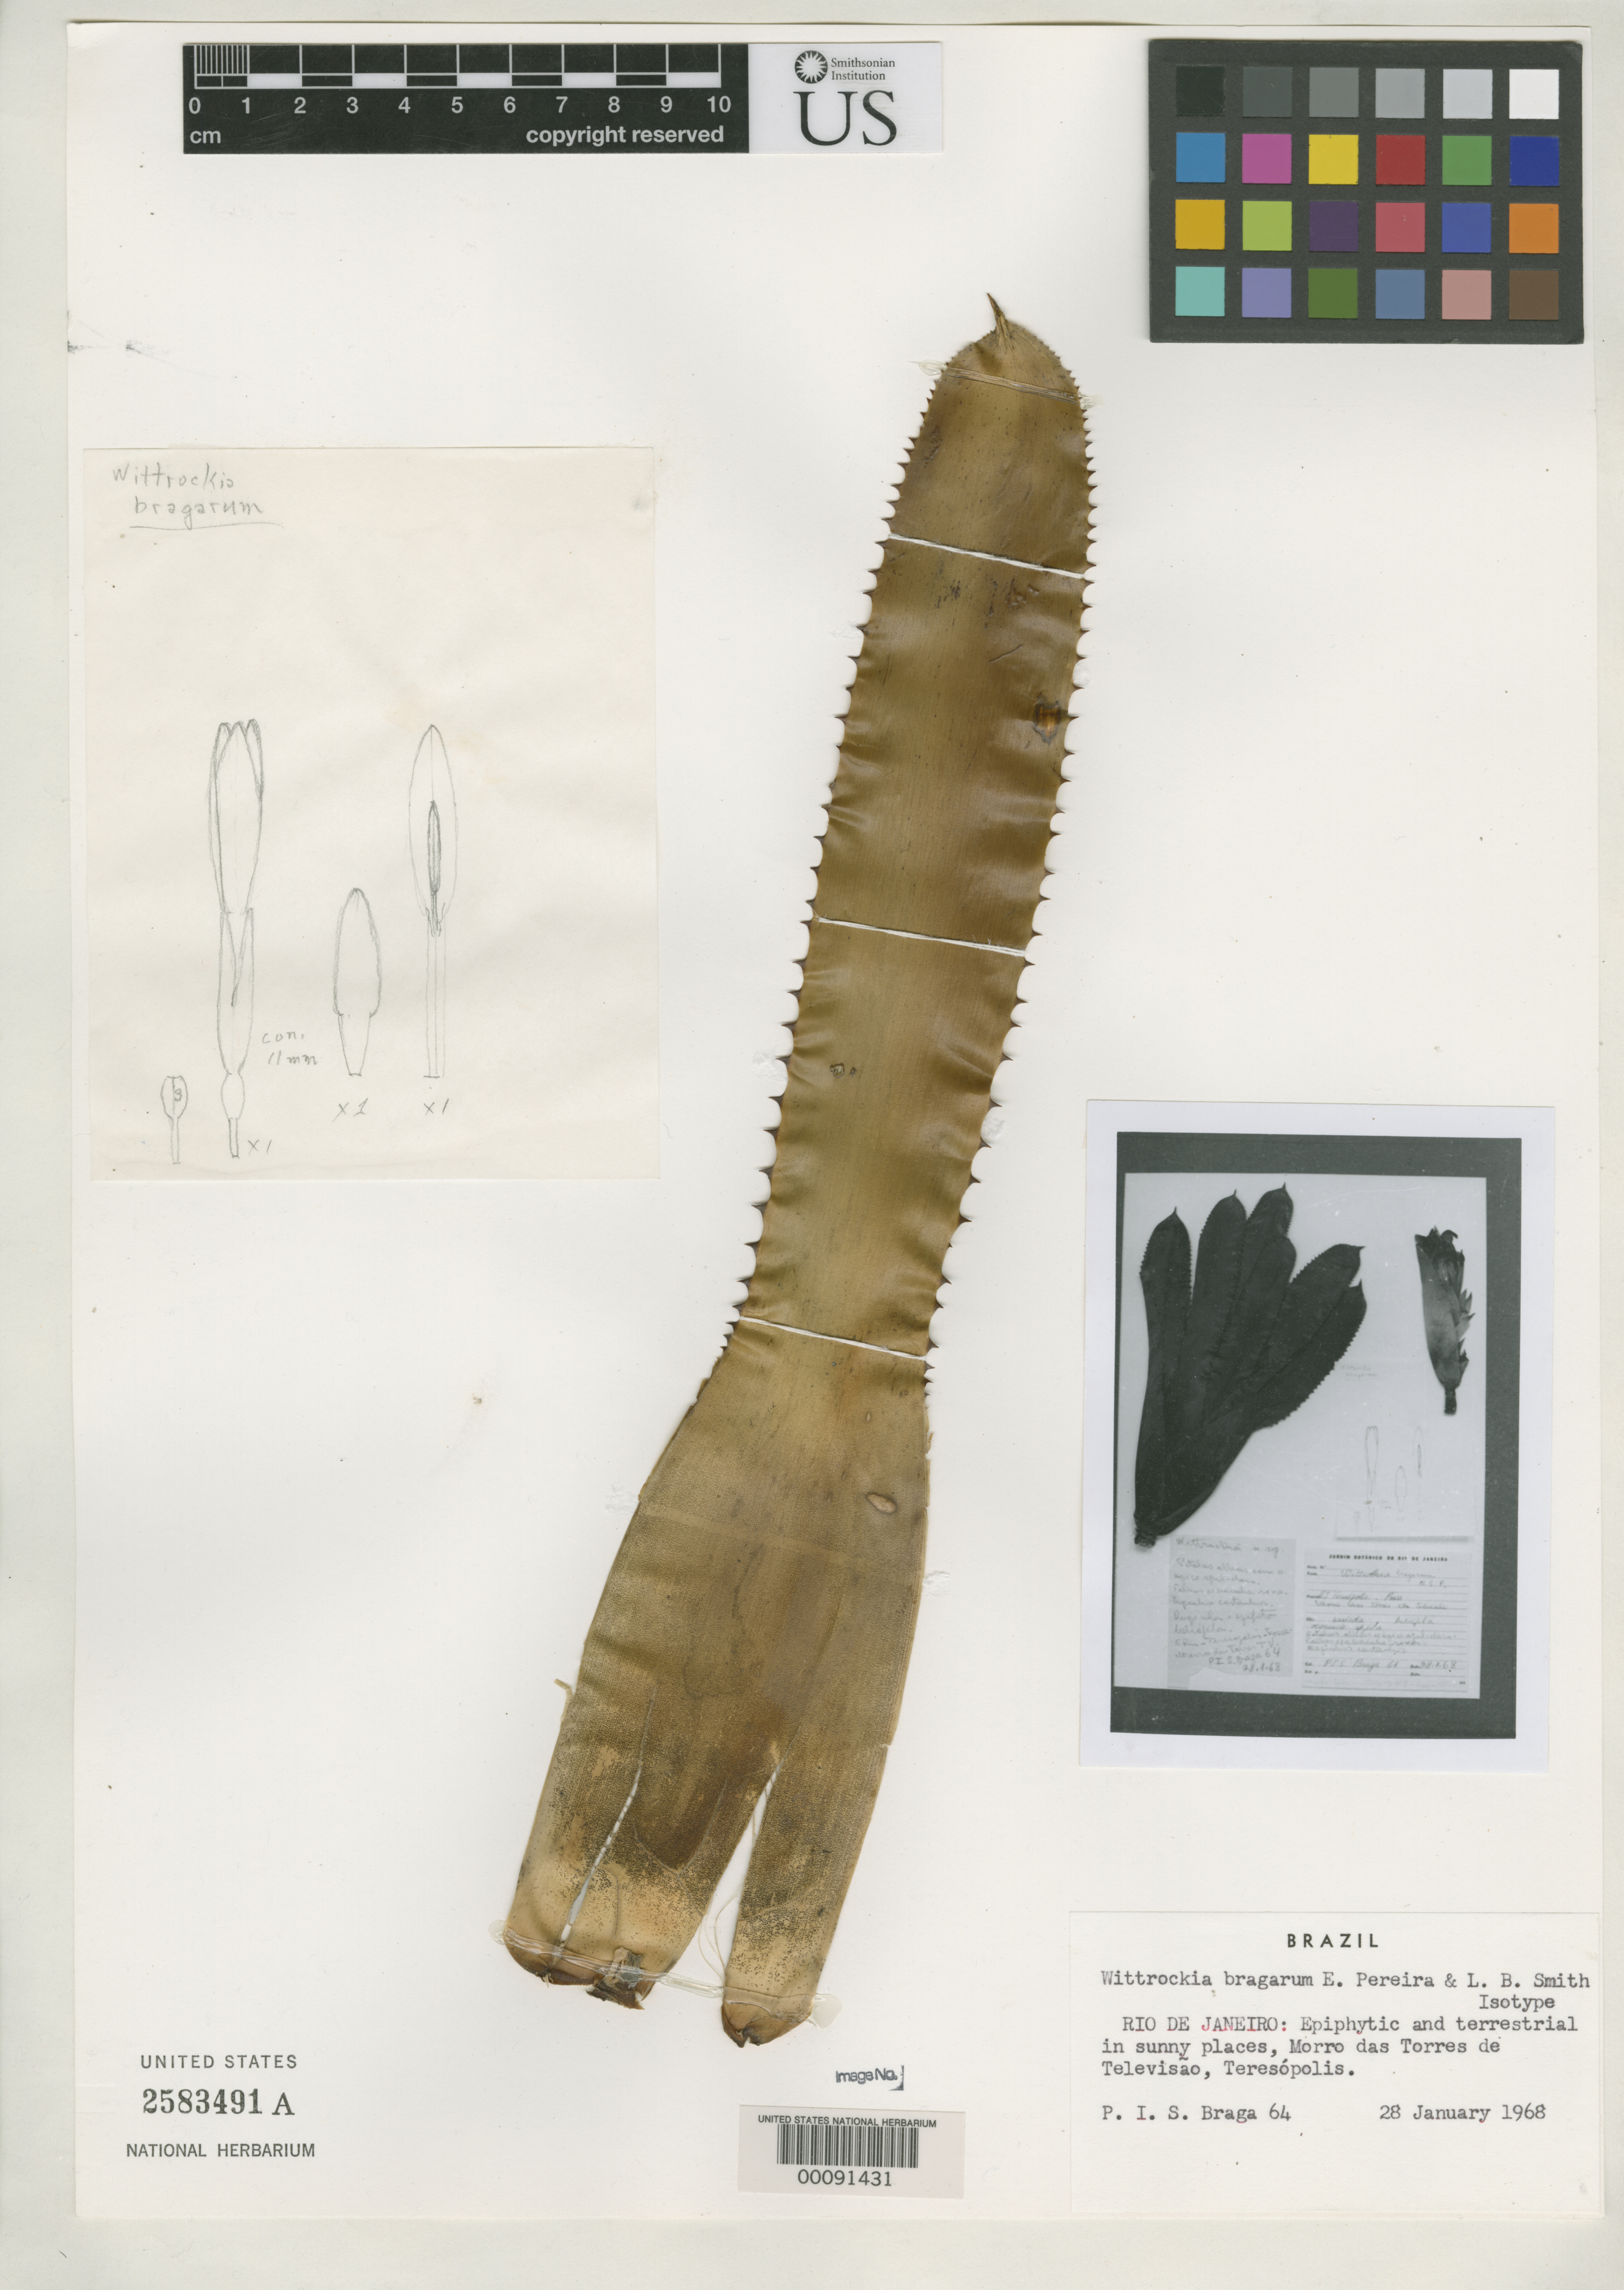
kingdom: Plantae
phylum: Tracheophyta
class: Liliopsida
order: Poales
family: Bromeliaceae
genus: Wittrockia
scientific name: Wittrockia bragarum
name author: E. Pereira & L.B. Sm. ex L.B. Sm.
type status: Isotype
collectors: P. I. S. Braga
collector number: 64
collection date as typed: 28 Jan 1968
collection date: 1968-01-28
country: Brazil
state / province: Rio de Janeiro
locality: Morro das Torres de Televisao, Teresolpolis.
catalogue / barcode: US 2586491A